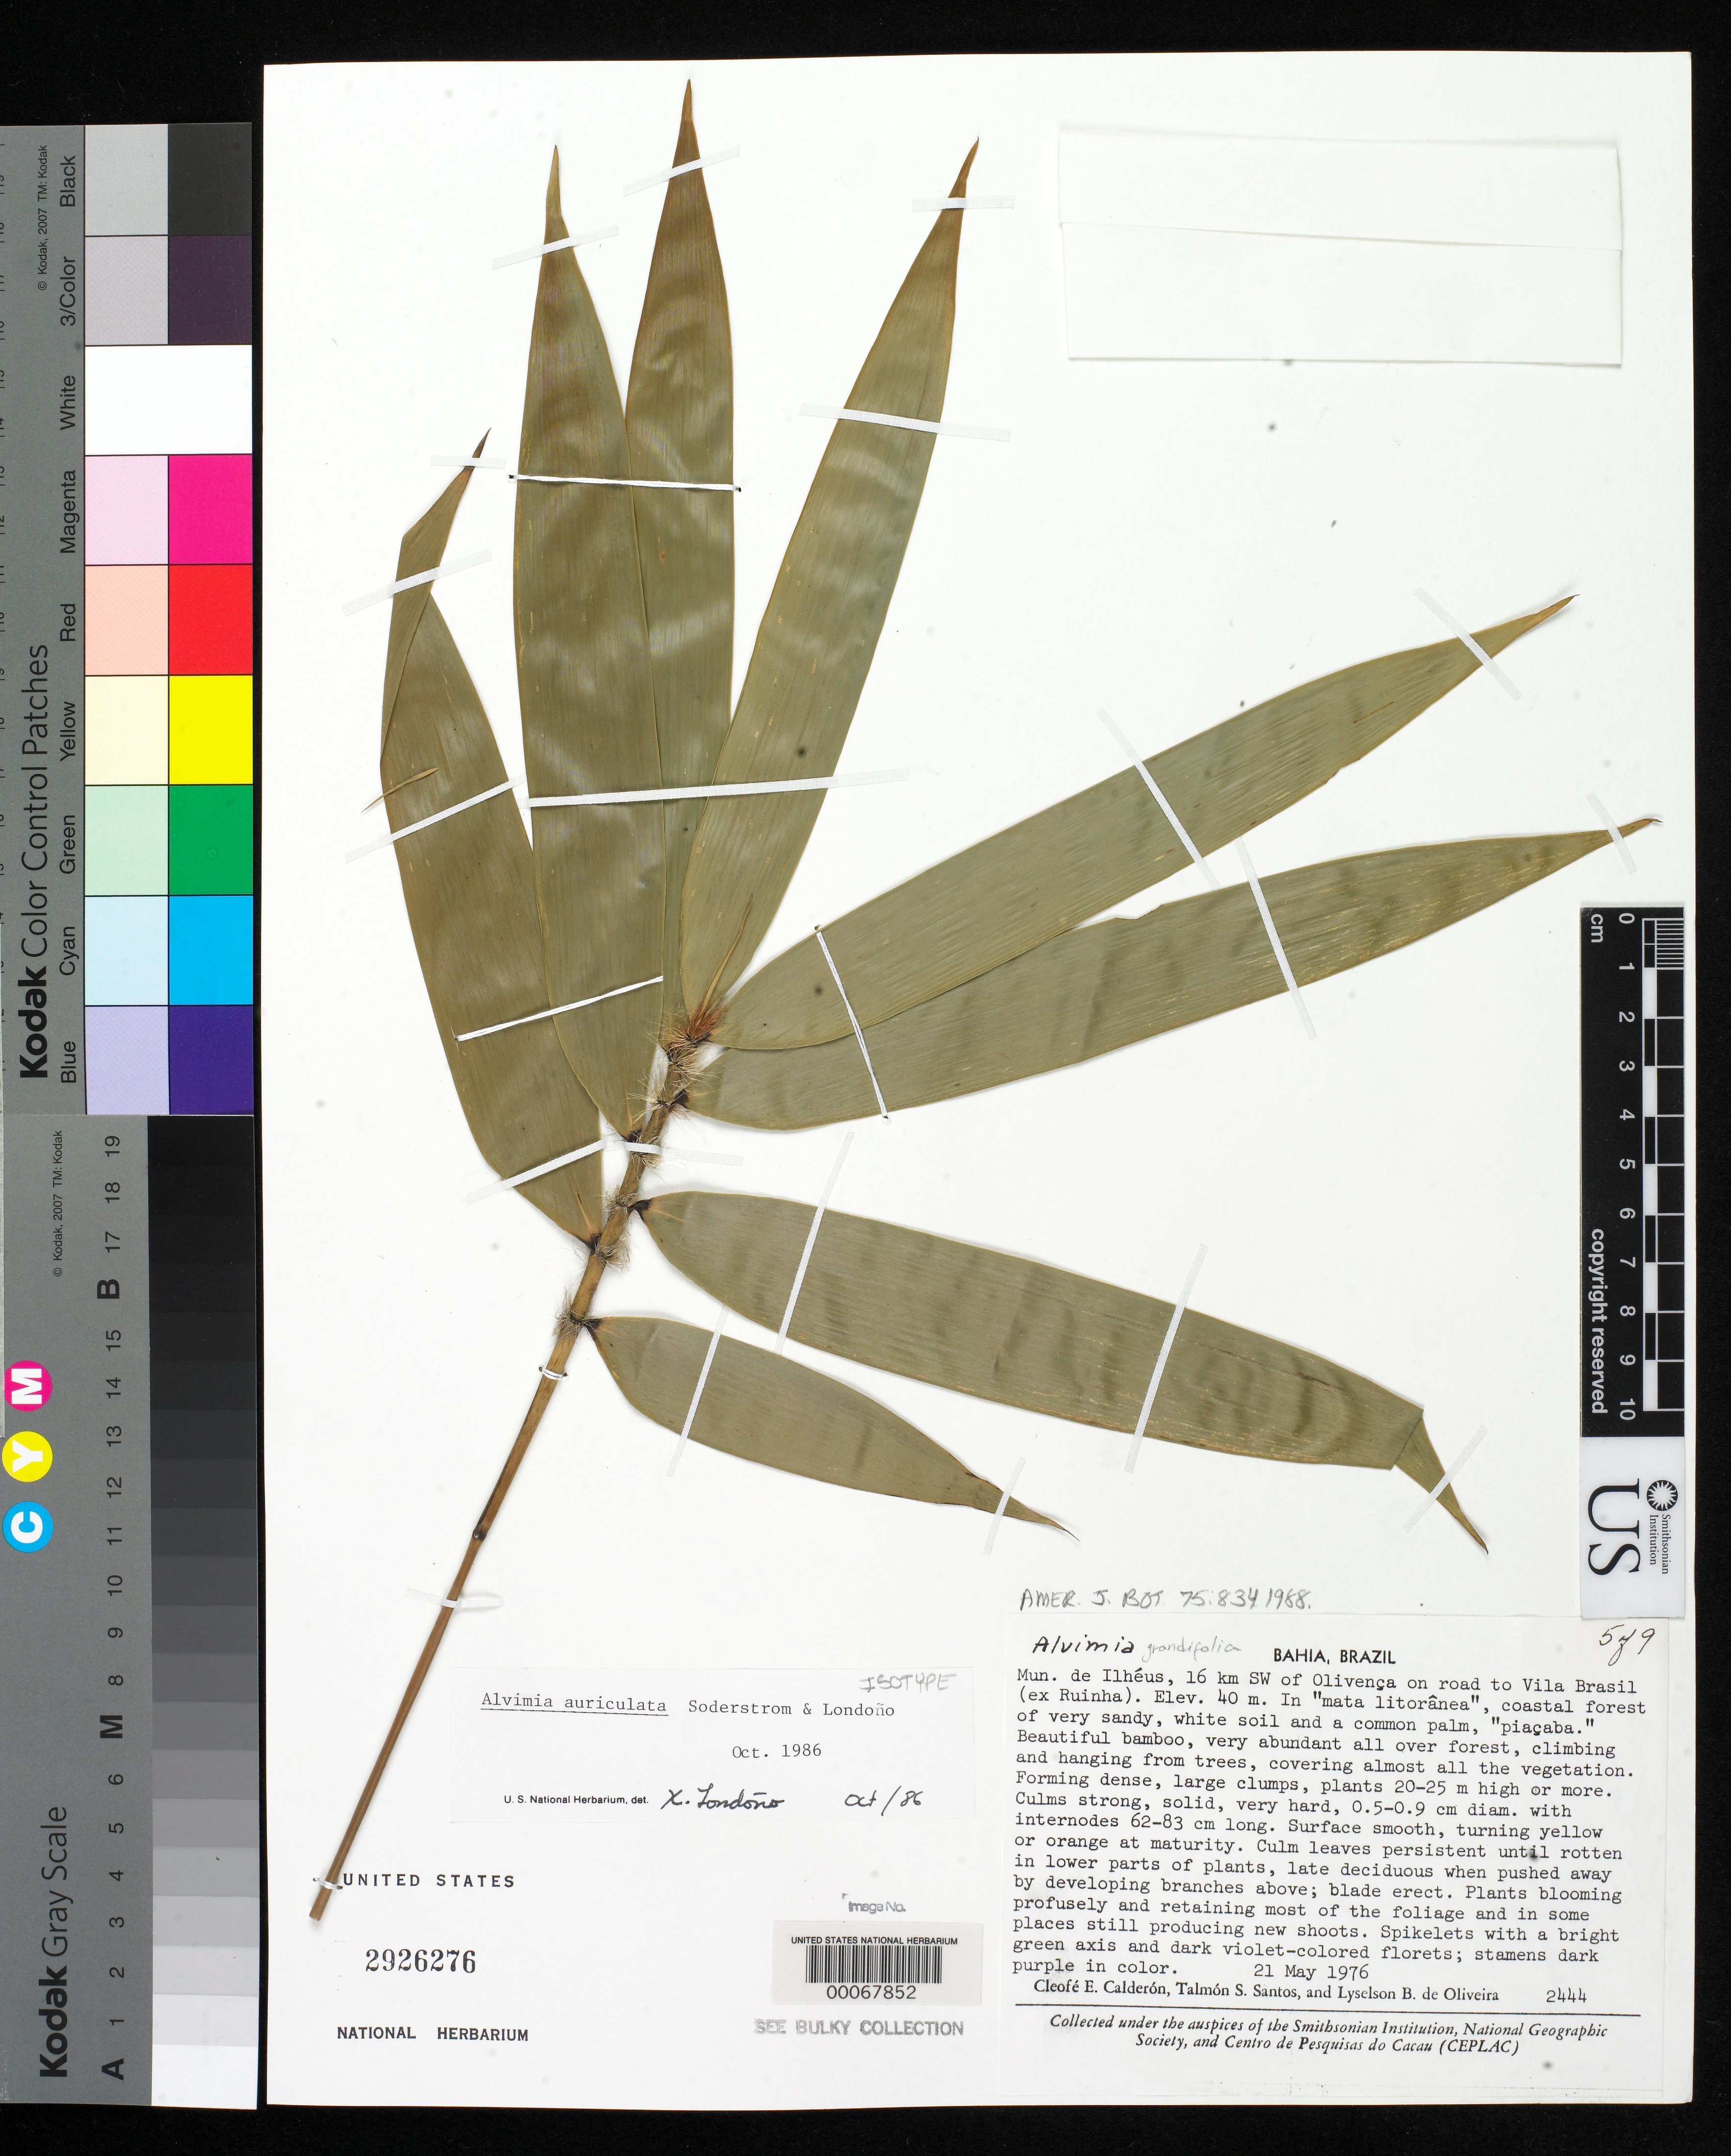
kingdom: Plantae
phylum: Tracheophyta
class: Liliopsida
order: Poales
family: Poaceae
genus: Alvimia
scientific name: Alvimia auriculata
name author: Soderstr. & Londoño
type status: Isotype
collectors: C. E. Calderón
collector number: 2444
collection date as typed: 21 May 1976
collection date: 1976-05-21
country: Brazil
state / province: Bahia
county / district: Ilhéus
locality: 16 km SW of Olivenca on road to Vila Brasil.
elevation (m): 40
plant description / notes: See bulky Bamboo specimens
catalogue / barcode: US 2926276